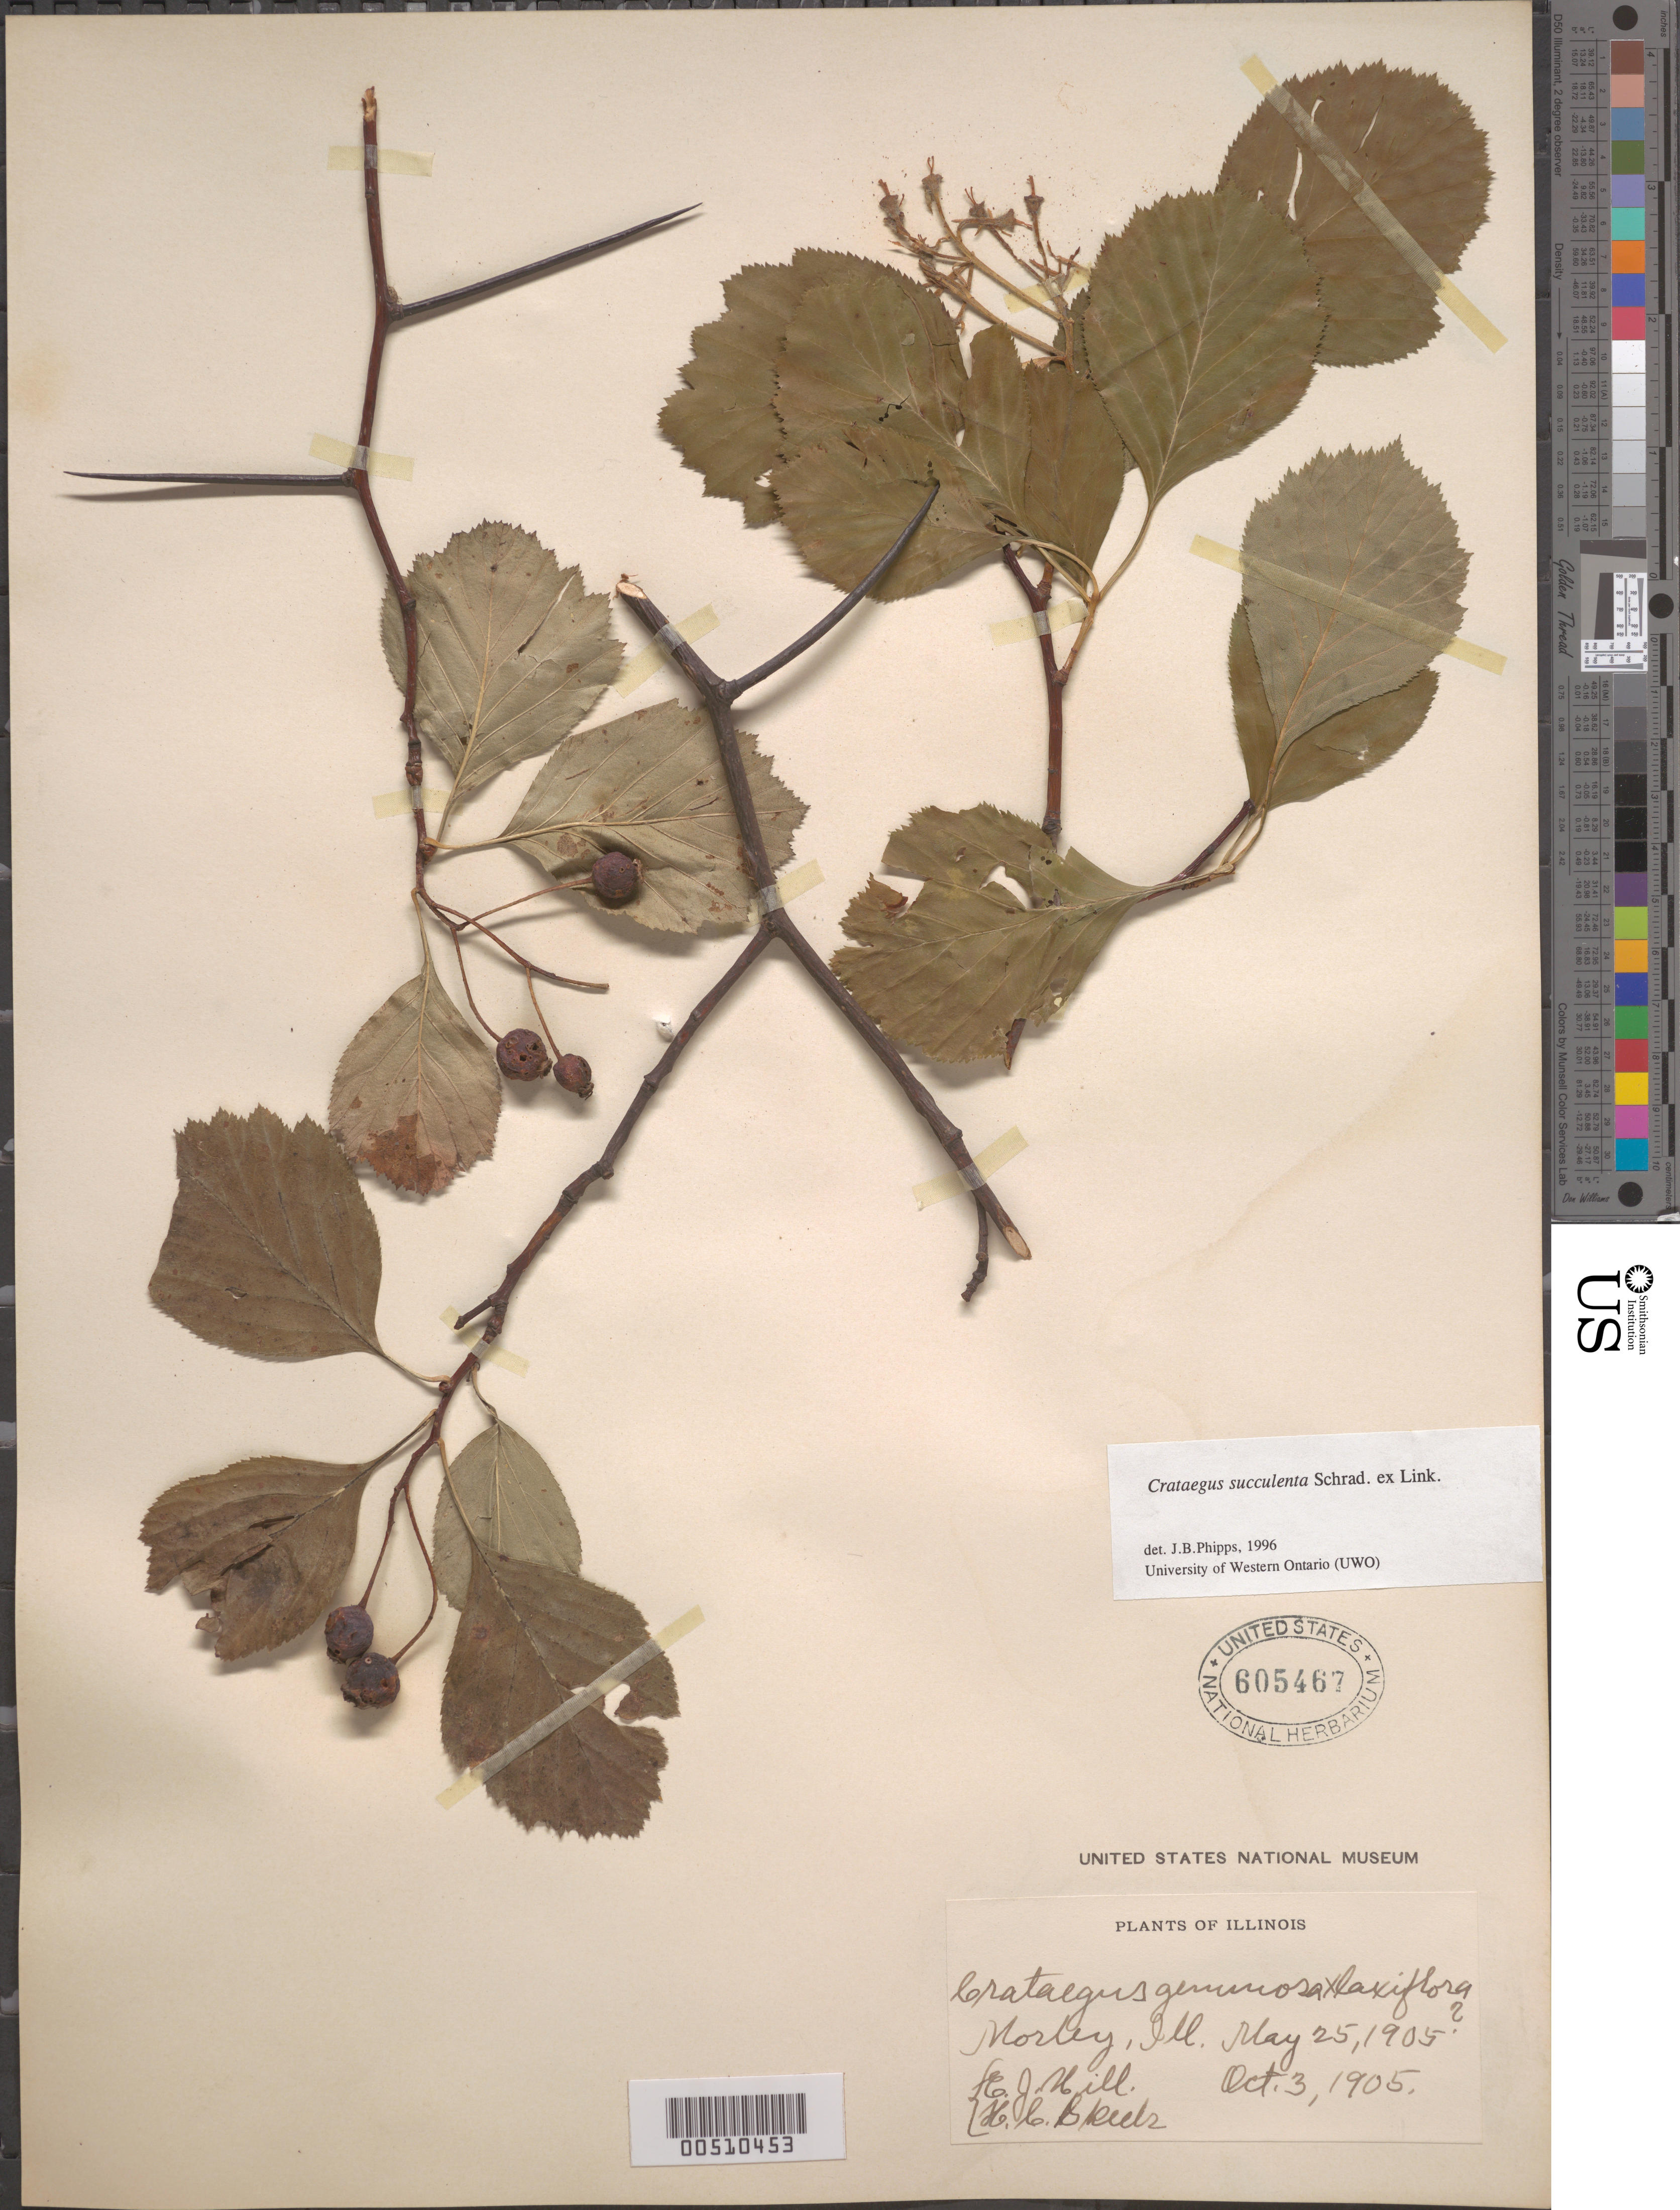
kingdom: Plantae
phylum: Tracheophyta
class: Magnoliopsida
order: Rosales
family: Rosaceae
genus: Crataegus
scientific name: Crataegus succulenta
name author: Schrad. ex Link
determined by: Phipps, James B., (UWO), University of Western Ontario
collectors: E. J. Hill & H. Skeels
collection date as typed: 25 May 1905 and 03 Oct 1905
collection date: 1905-05-25,1905-10-03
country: United States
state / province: Illinois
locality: Morley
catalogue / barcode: US 605467